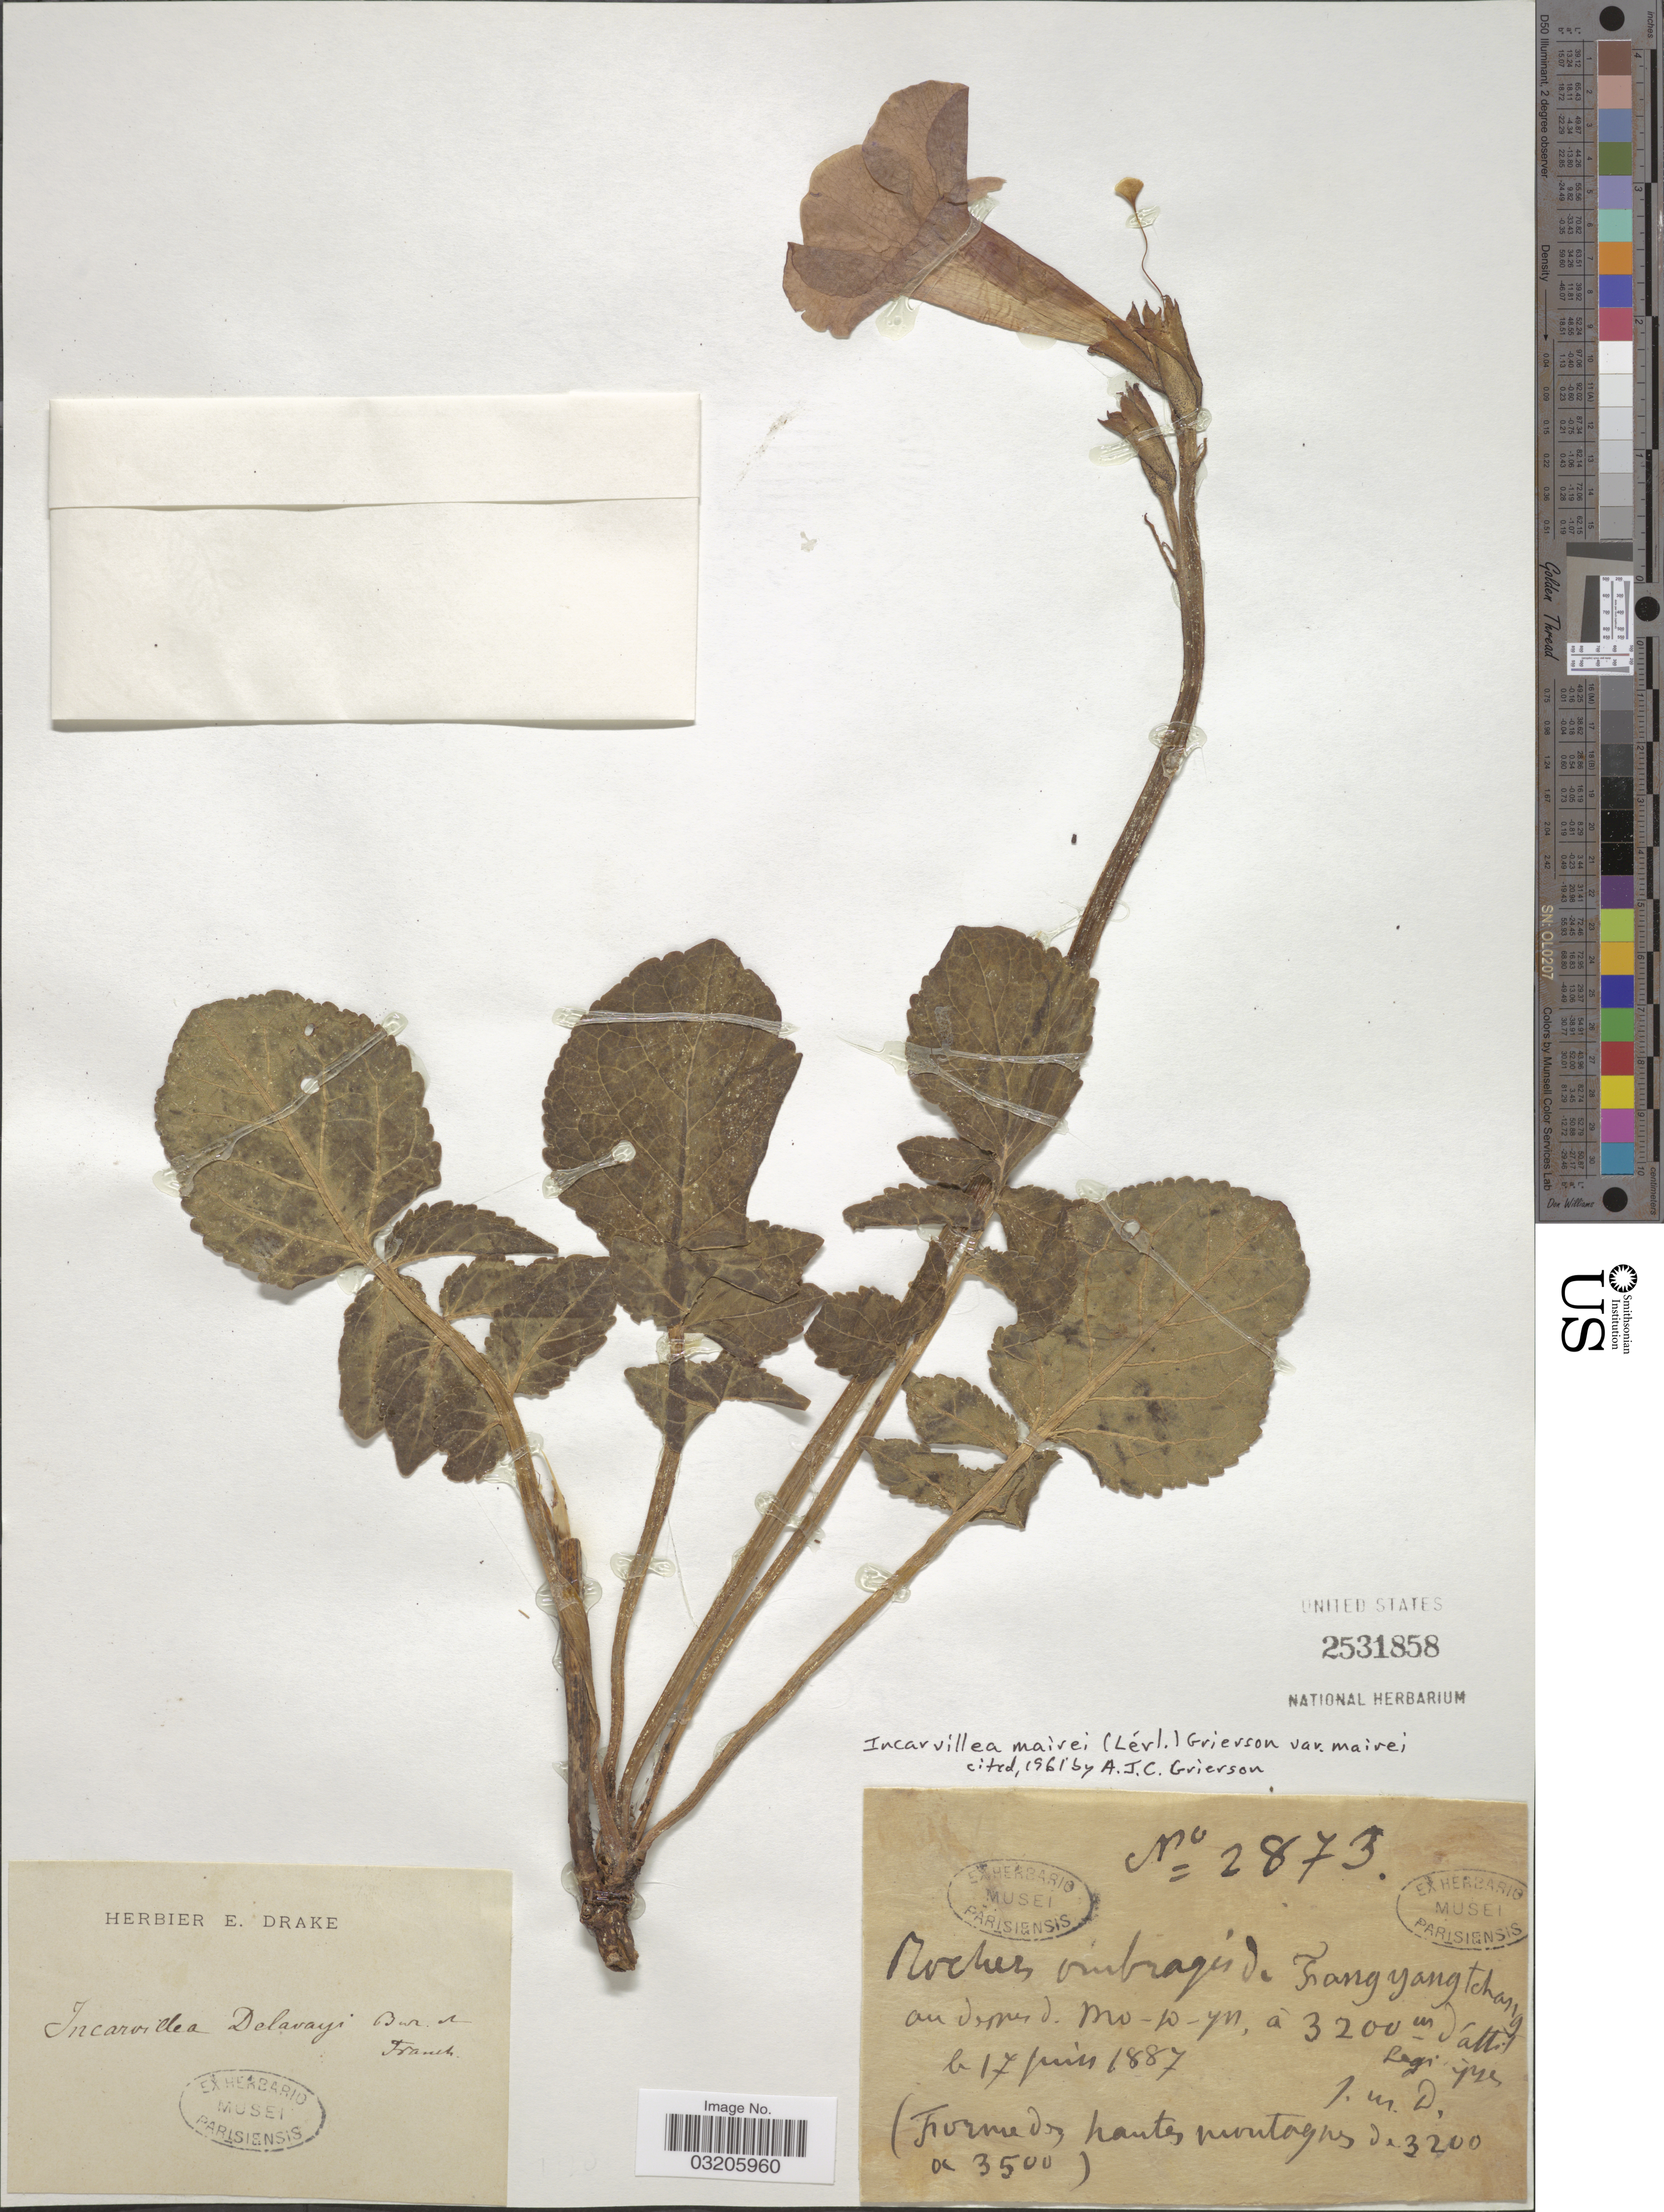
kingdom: Plantae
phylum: Tracheophyta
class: Magnoliopsida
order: Lamiales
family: Bignoniaceae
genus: Incarvillea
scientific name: Incarvillea mairei var. mairei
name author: (H. Lév.) Grierson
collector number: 2873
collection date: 1887-06-17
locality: Fang[interpreted] yang tchang au de [illegible text]. Mo-[illegible text]-yn. Formedos[interpreted] hautes montagnes[unsure placement].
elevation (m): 3200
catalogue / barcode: US 2531858